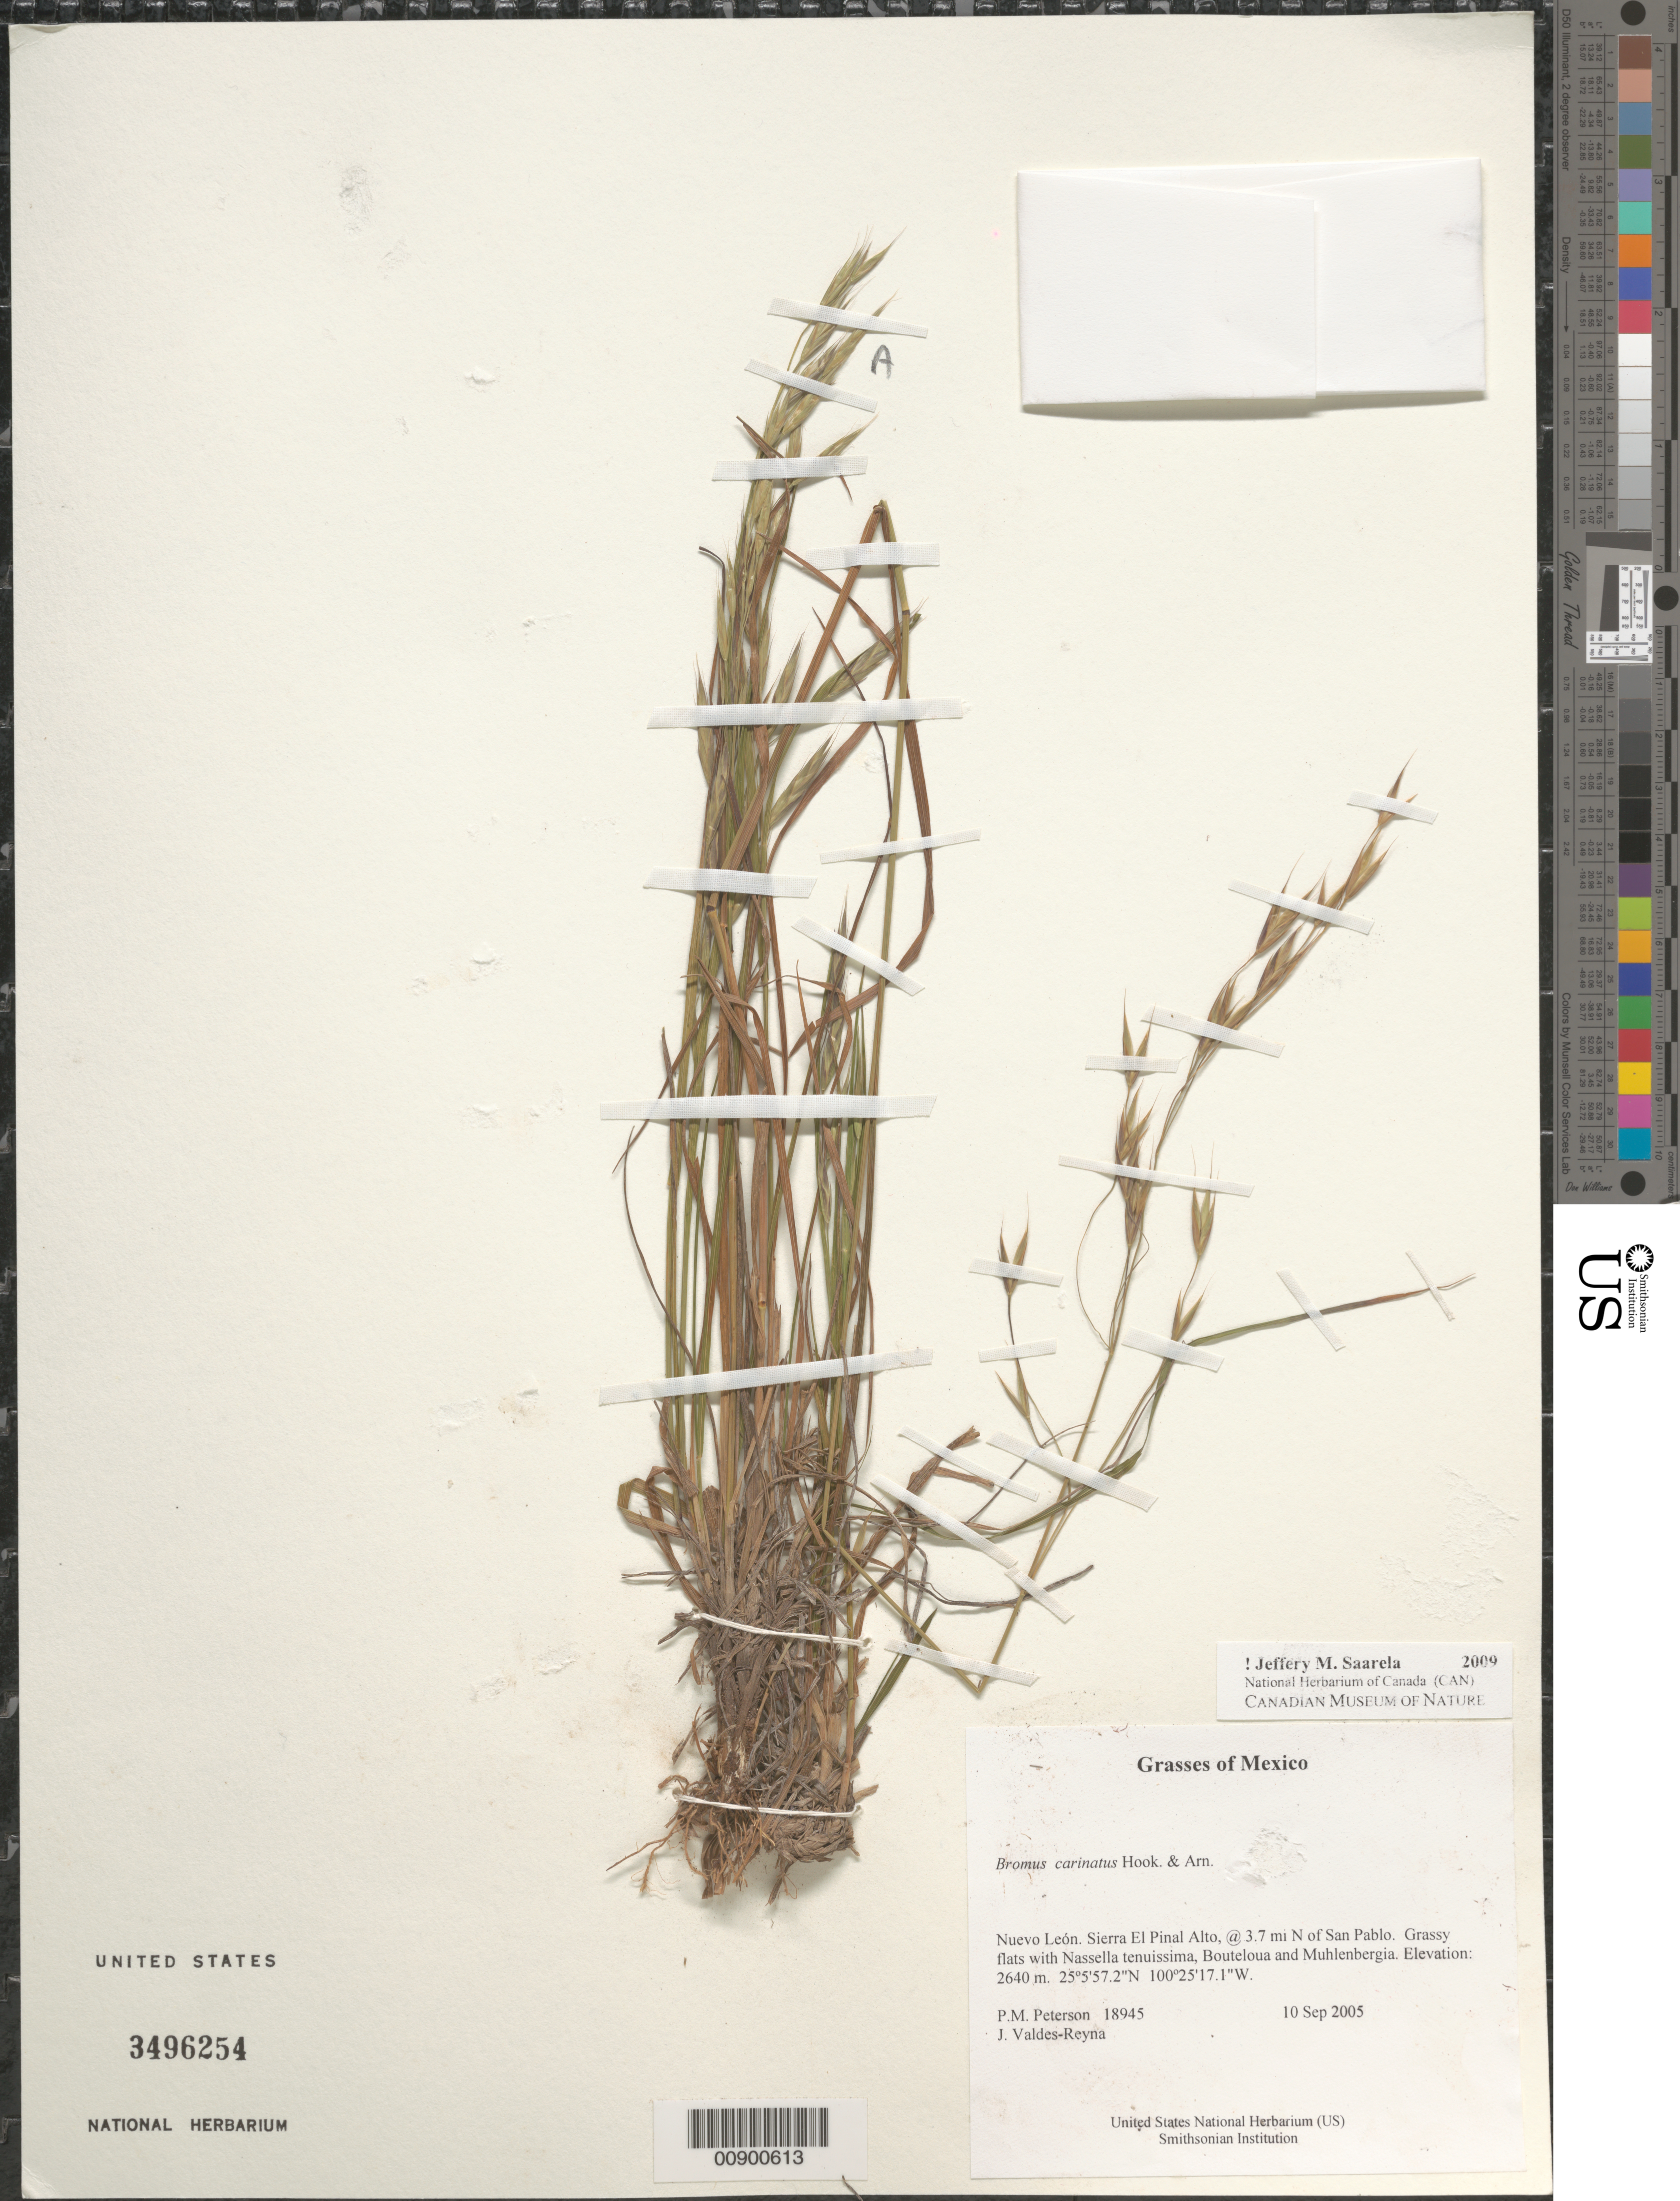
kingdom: Plantae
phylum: Tracheophyta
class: Liliopsida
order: Poales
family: Poaceae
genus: Bromus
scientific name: Bromus carinatus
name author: Hook. & Arn.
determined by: Saarela, J. M., (CAN), Canadian Museum of Nature (CANADA)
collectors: P. M. Peterson & J. Valdés-Reyna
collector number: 18945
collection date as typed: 10 Sep 2005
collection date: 2005-09-10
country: Mexico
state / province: Nuevo León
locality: Sierra El Pinal Alto, @ 3.7 mi N of San Pablo. Grassy flats with Nassella tenuissima, Bouteloua and Muhlenbergia.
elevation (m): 2640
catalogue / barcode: US 3496254